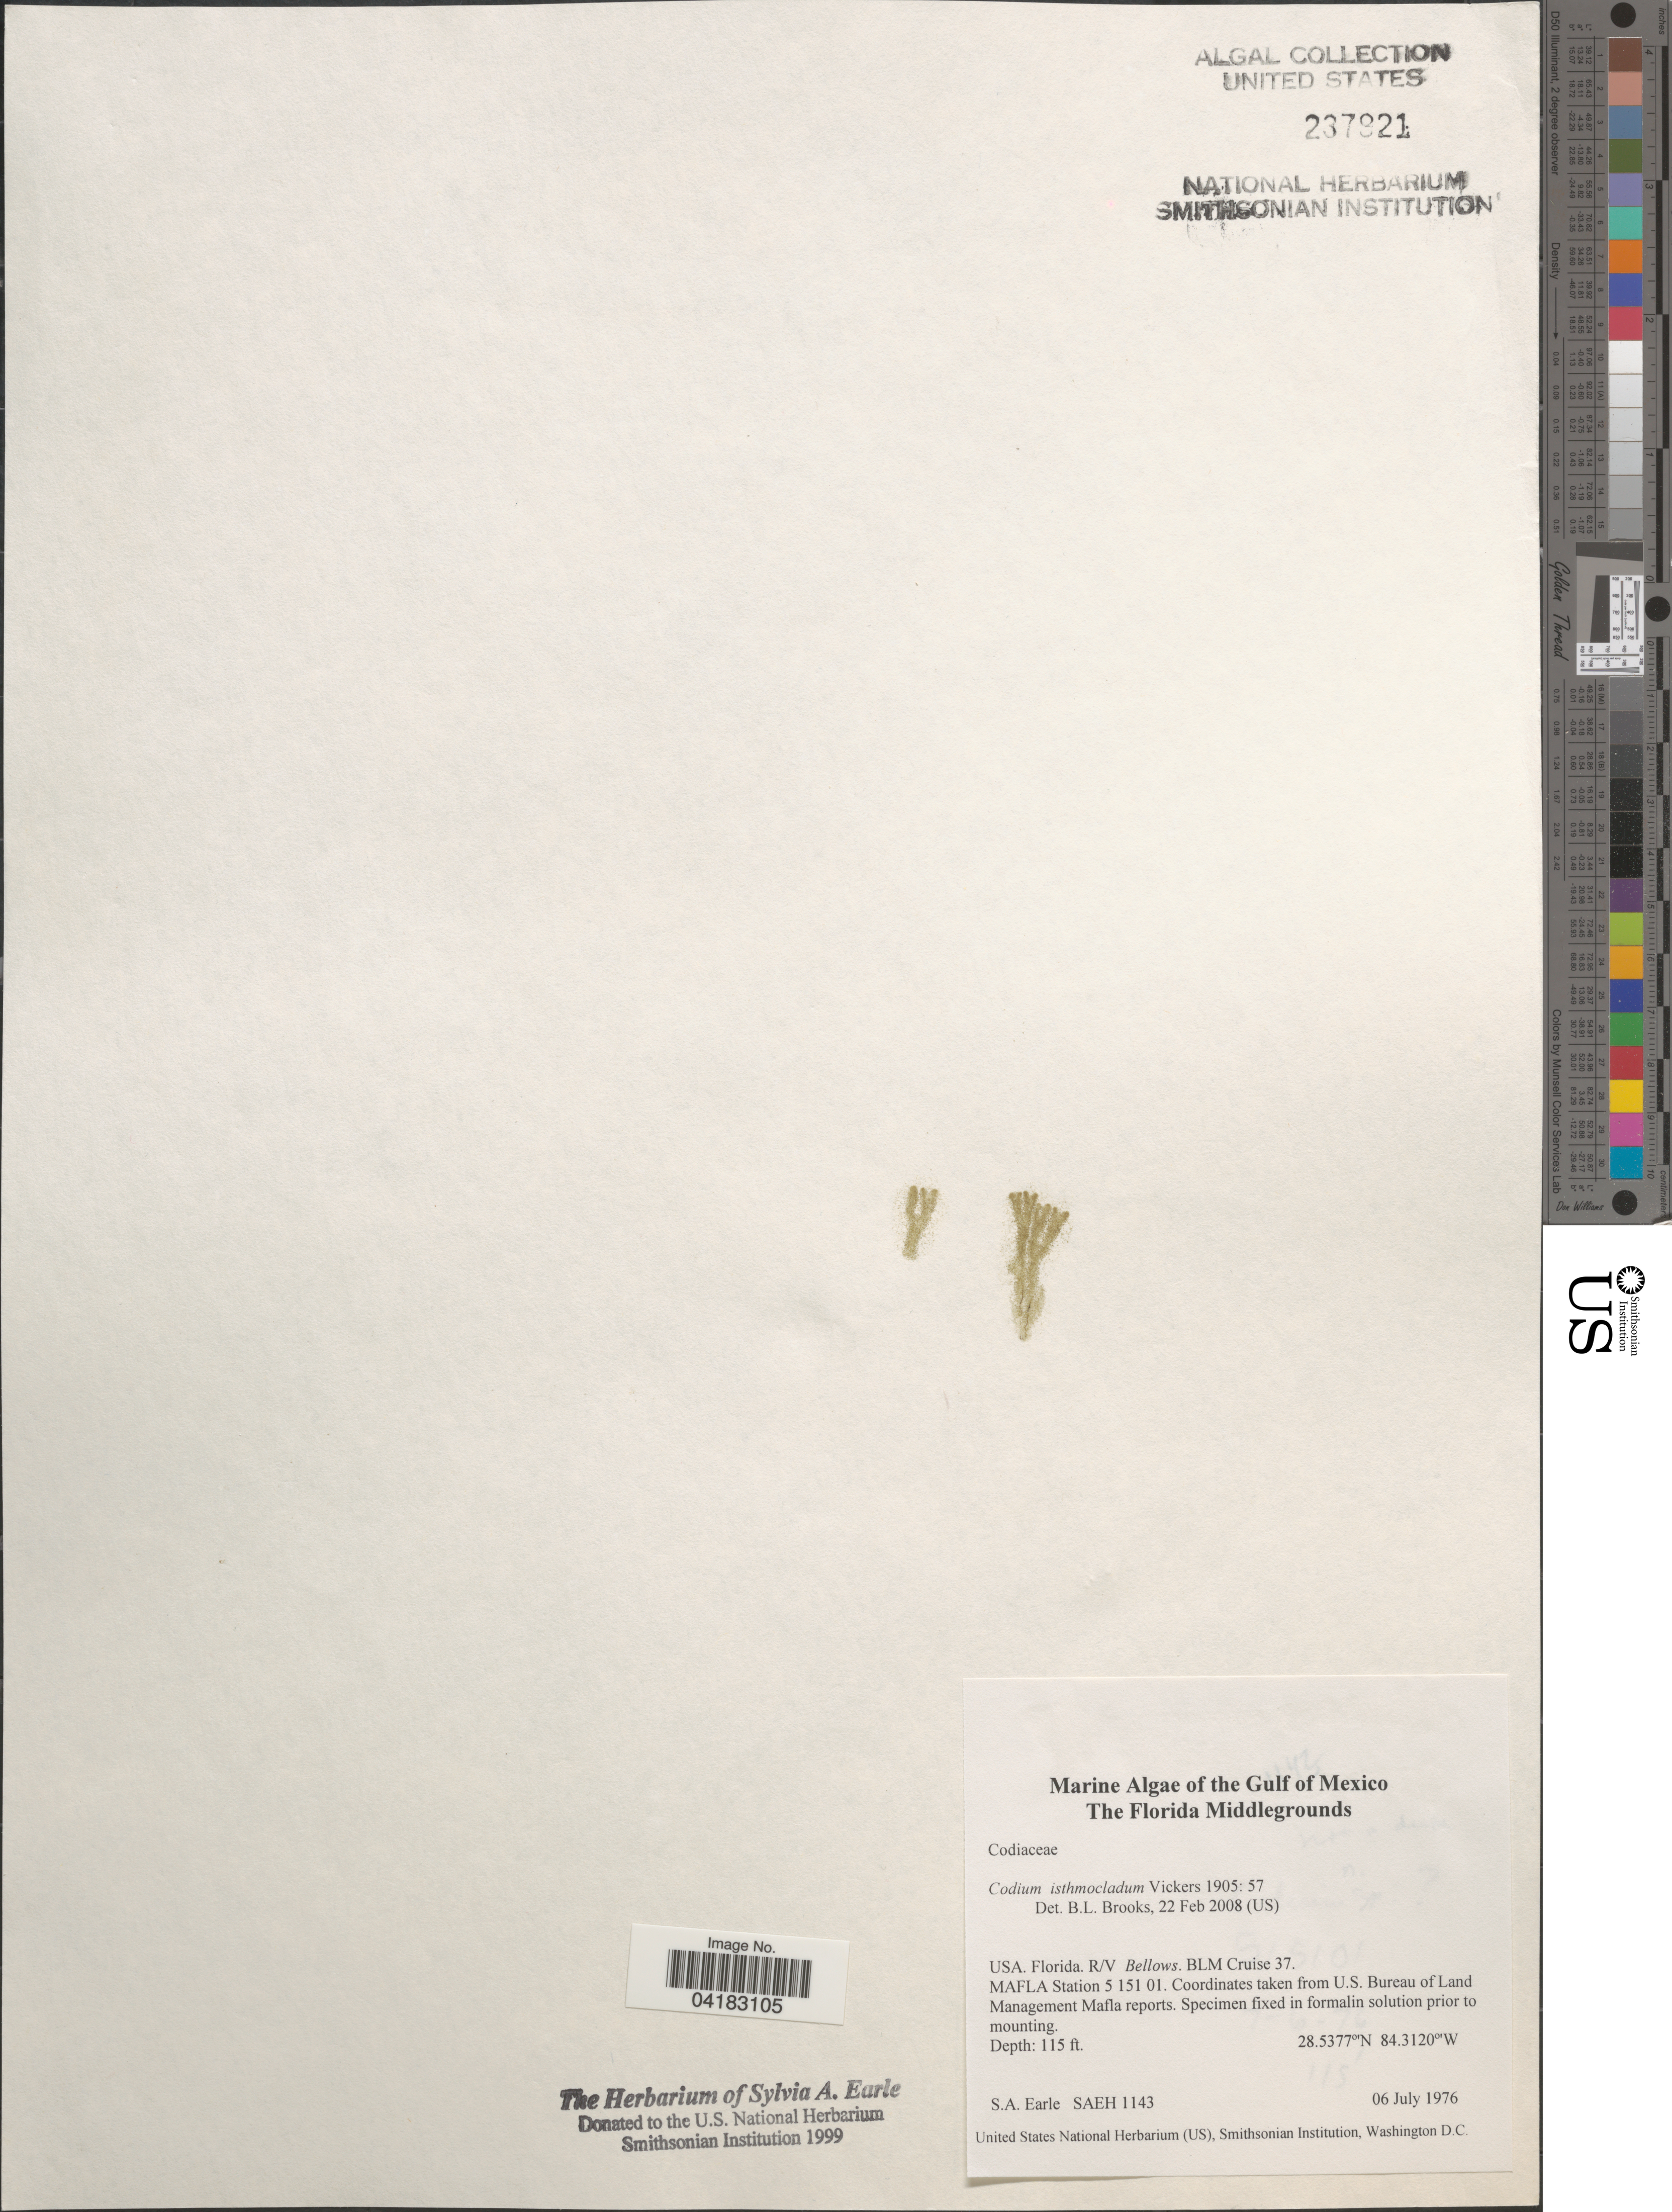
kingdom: Plantae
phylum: Chlorophyta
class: Ulvophyceae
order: Bryopsidales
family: Codiaceae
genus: Codium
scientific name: Codium isthmocladum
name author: Vickers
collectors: S. A. Earle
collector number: SAEH1143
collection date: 1976-07-06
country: United States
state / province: Florida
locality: Gulf of Mexico. The Florida Middlegrounds. R/V Bellows. BLM Cruise 37. MAFLA Station 5 151 01.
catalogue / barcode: US 237921